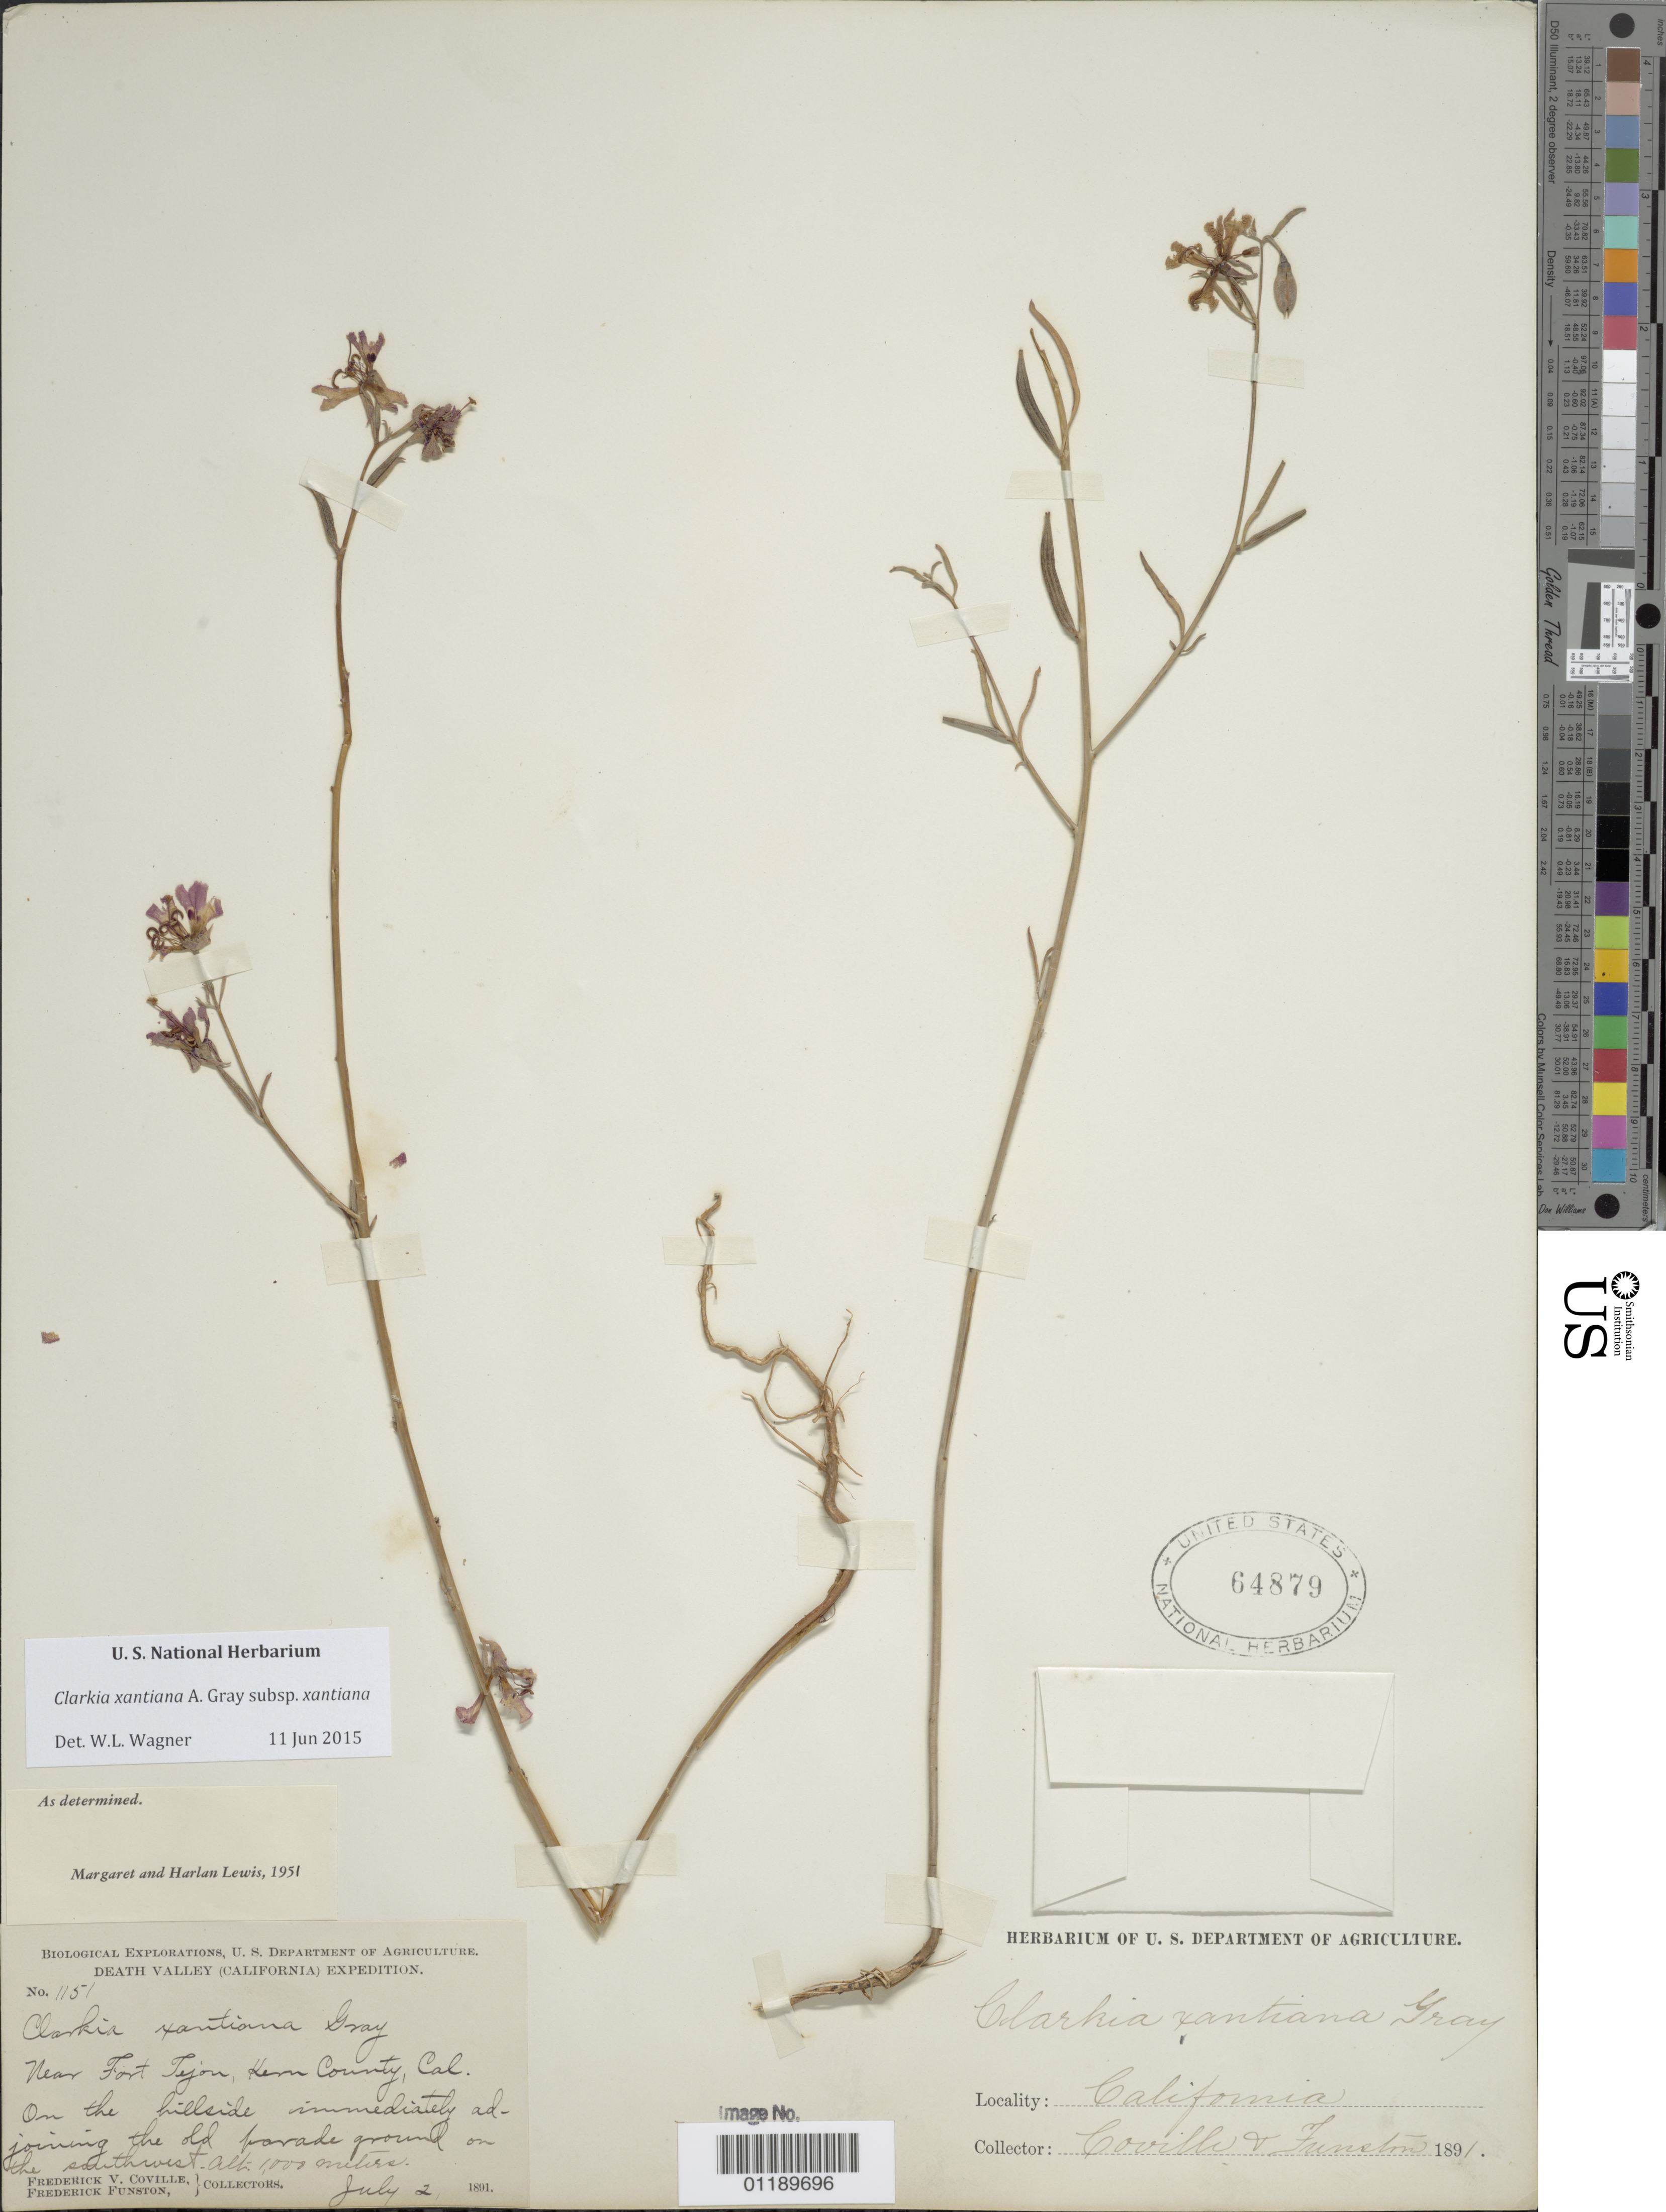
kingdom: Plantae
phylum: Tracheophyta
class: Magnoliopsida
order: Myrtales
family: Onagraceae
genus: Clarkia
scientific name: Clarkia xantiana subsp. xantiana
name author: A. Gray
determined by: Wagner, W. L., (BOT), Smithsonian Institution - National Museum of Natural History (UNITED STATES)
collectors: F. V. Coville & F. Funston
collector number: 1151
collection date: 1891-07-02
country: United States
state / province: California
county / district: Kern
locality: near Fort Tejon, on the hillside immediately adjoining the old parade ground on the southwest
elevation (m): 1000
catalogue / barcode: US 64879